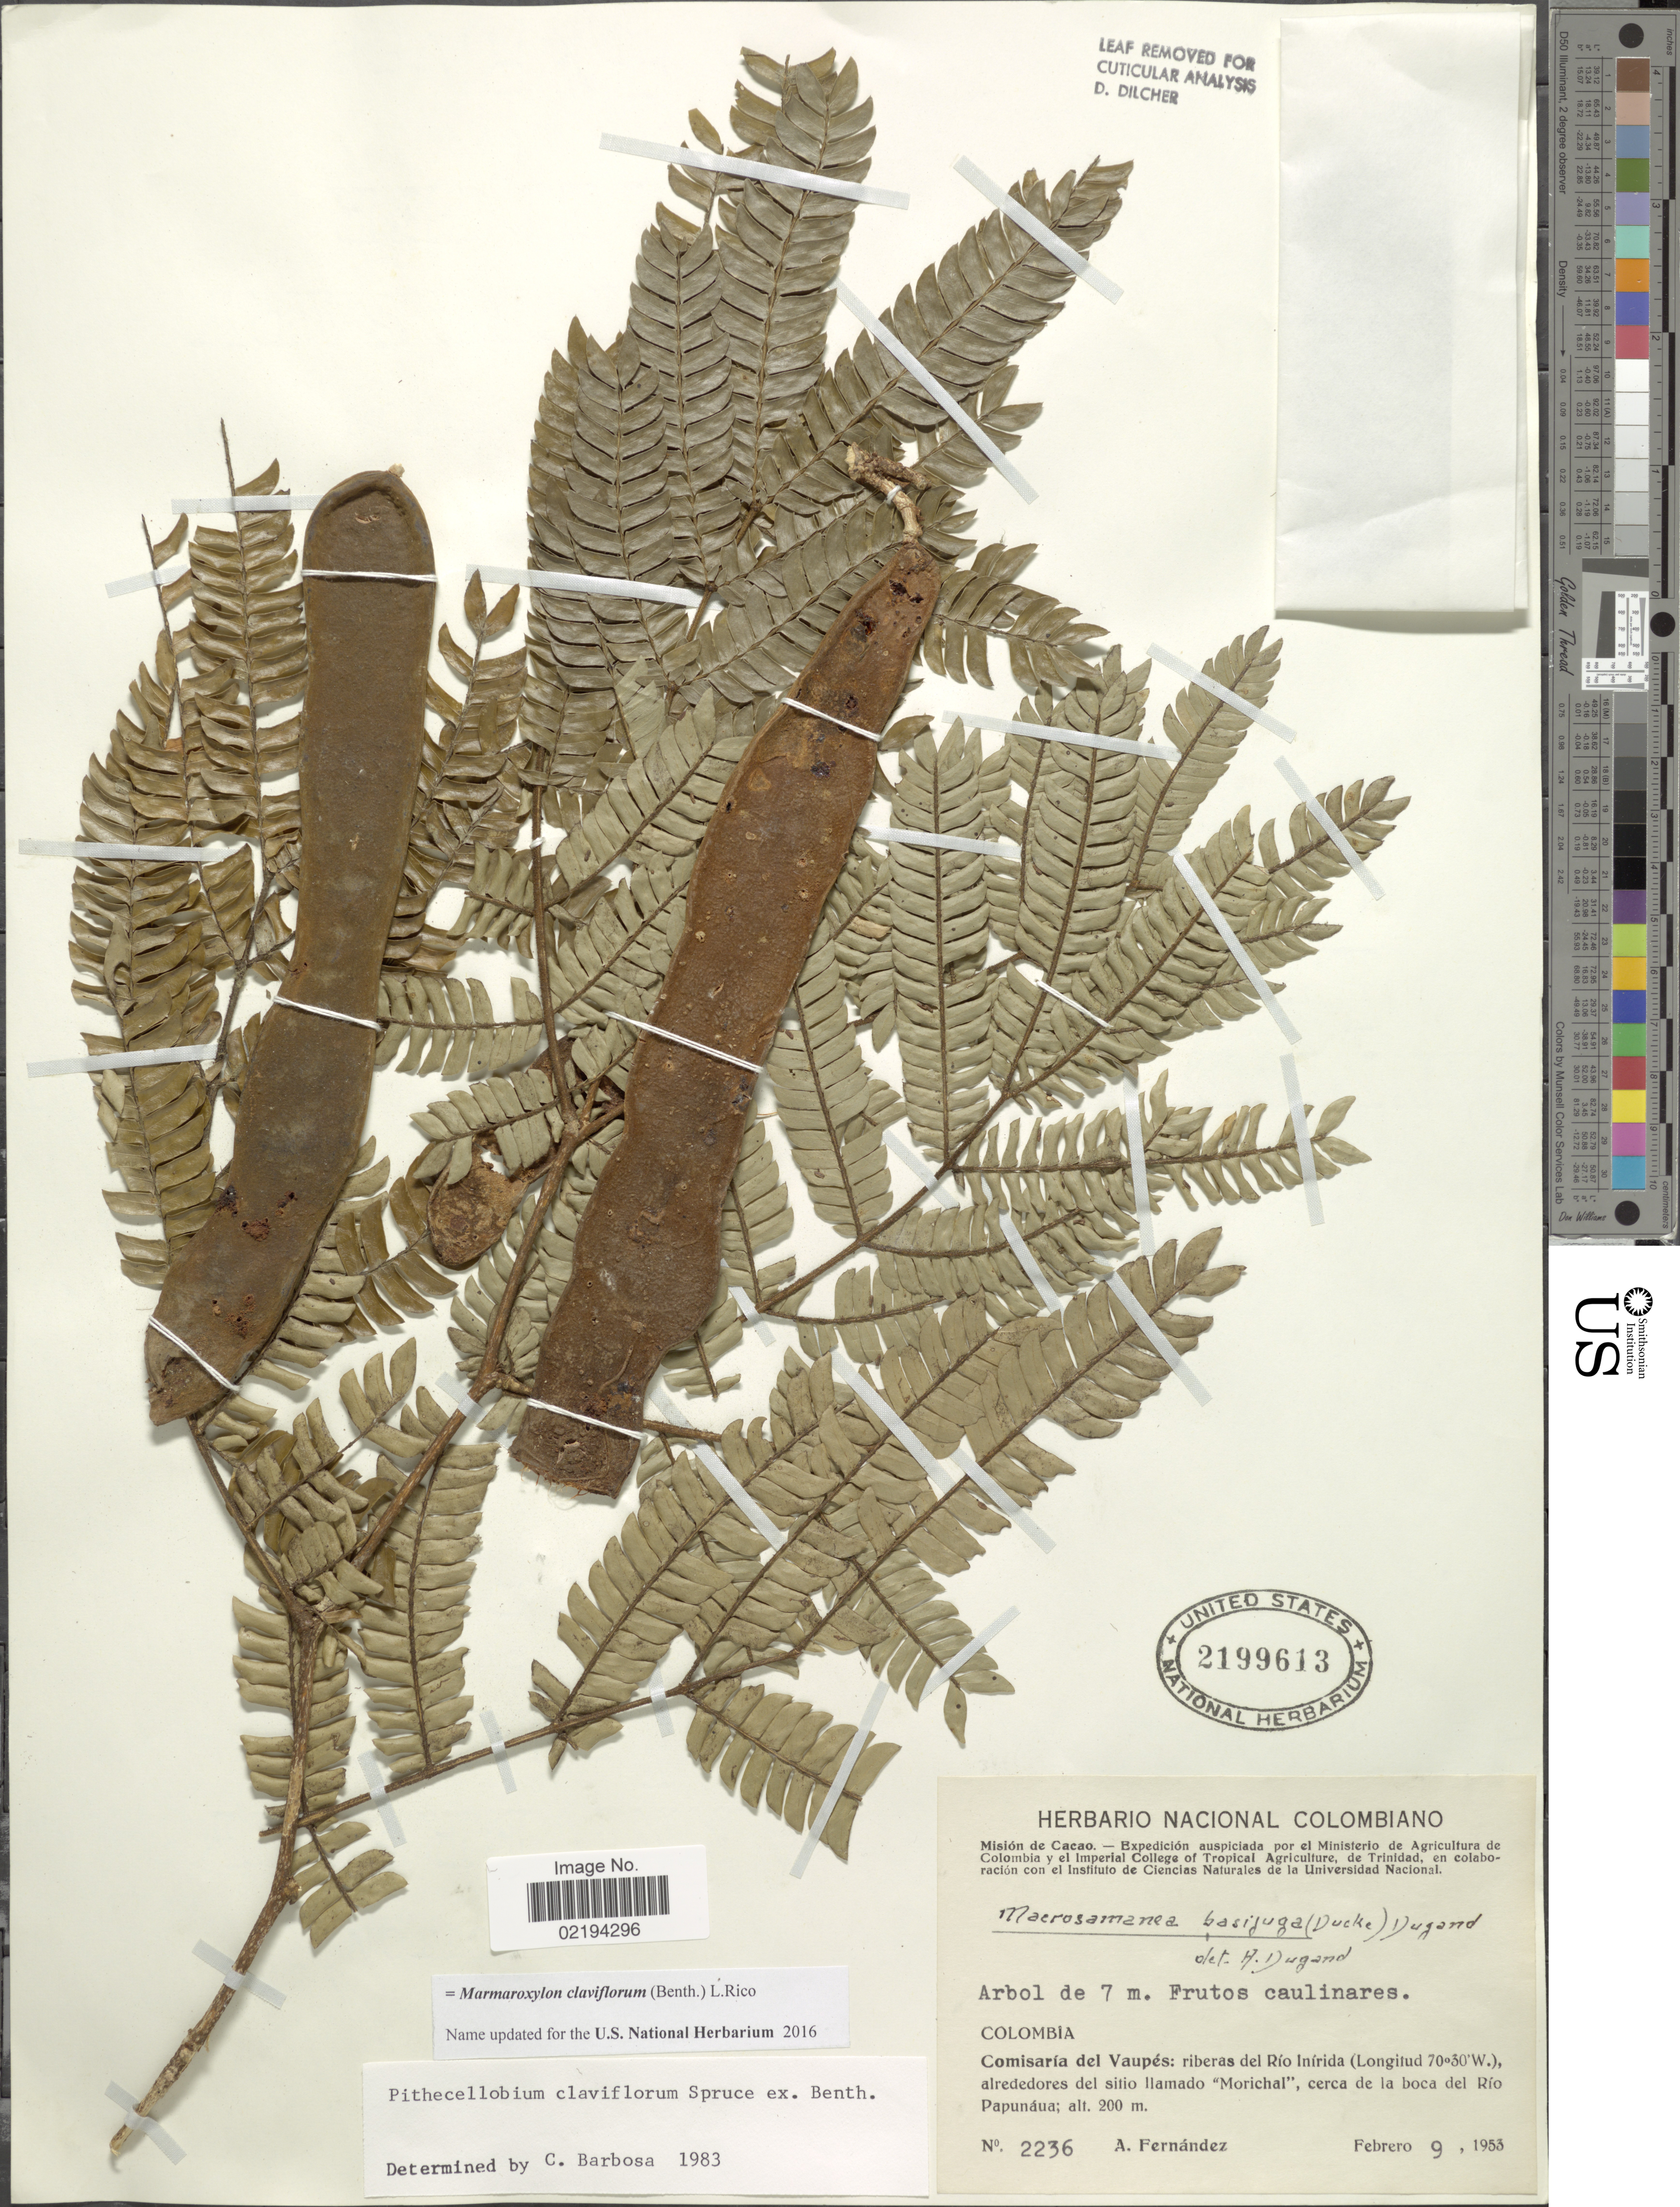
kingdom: Plantae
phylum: Tracheophyta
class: Magnoliopsida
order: Fabales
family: Fabaceae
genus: Zygia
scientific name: Zygia claviflora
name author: (Spruce ex Benth.) Barneby & J.W. Grimes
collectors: A. Fernández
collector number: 2236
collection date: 1953-02-09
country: Colombia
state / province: Vaupés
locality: Comisaria del Vaupes: riberas del Rio Inirida, alrededores del sitio llamado "Morichal", cerca de la boca del Rio Papunaua.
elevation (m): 200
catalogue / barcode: US 2199613